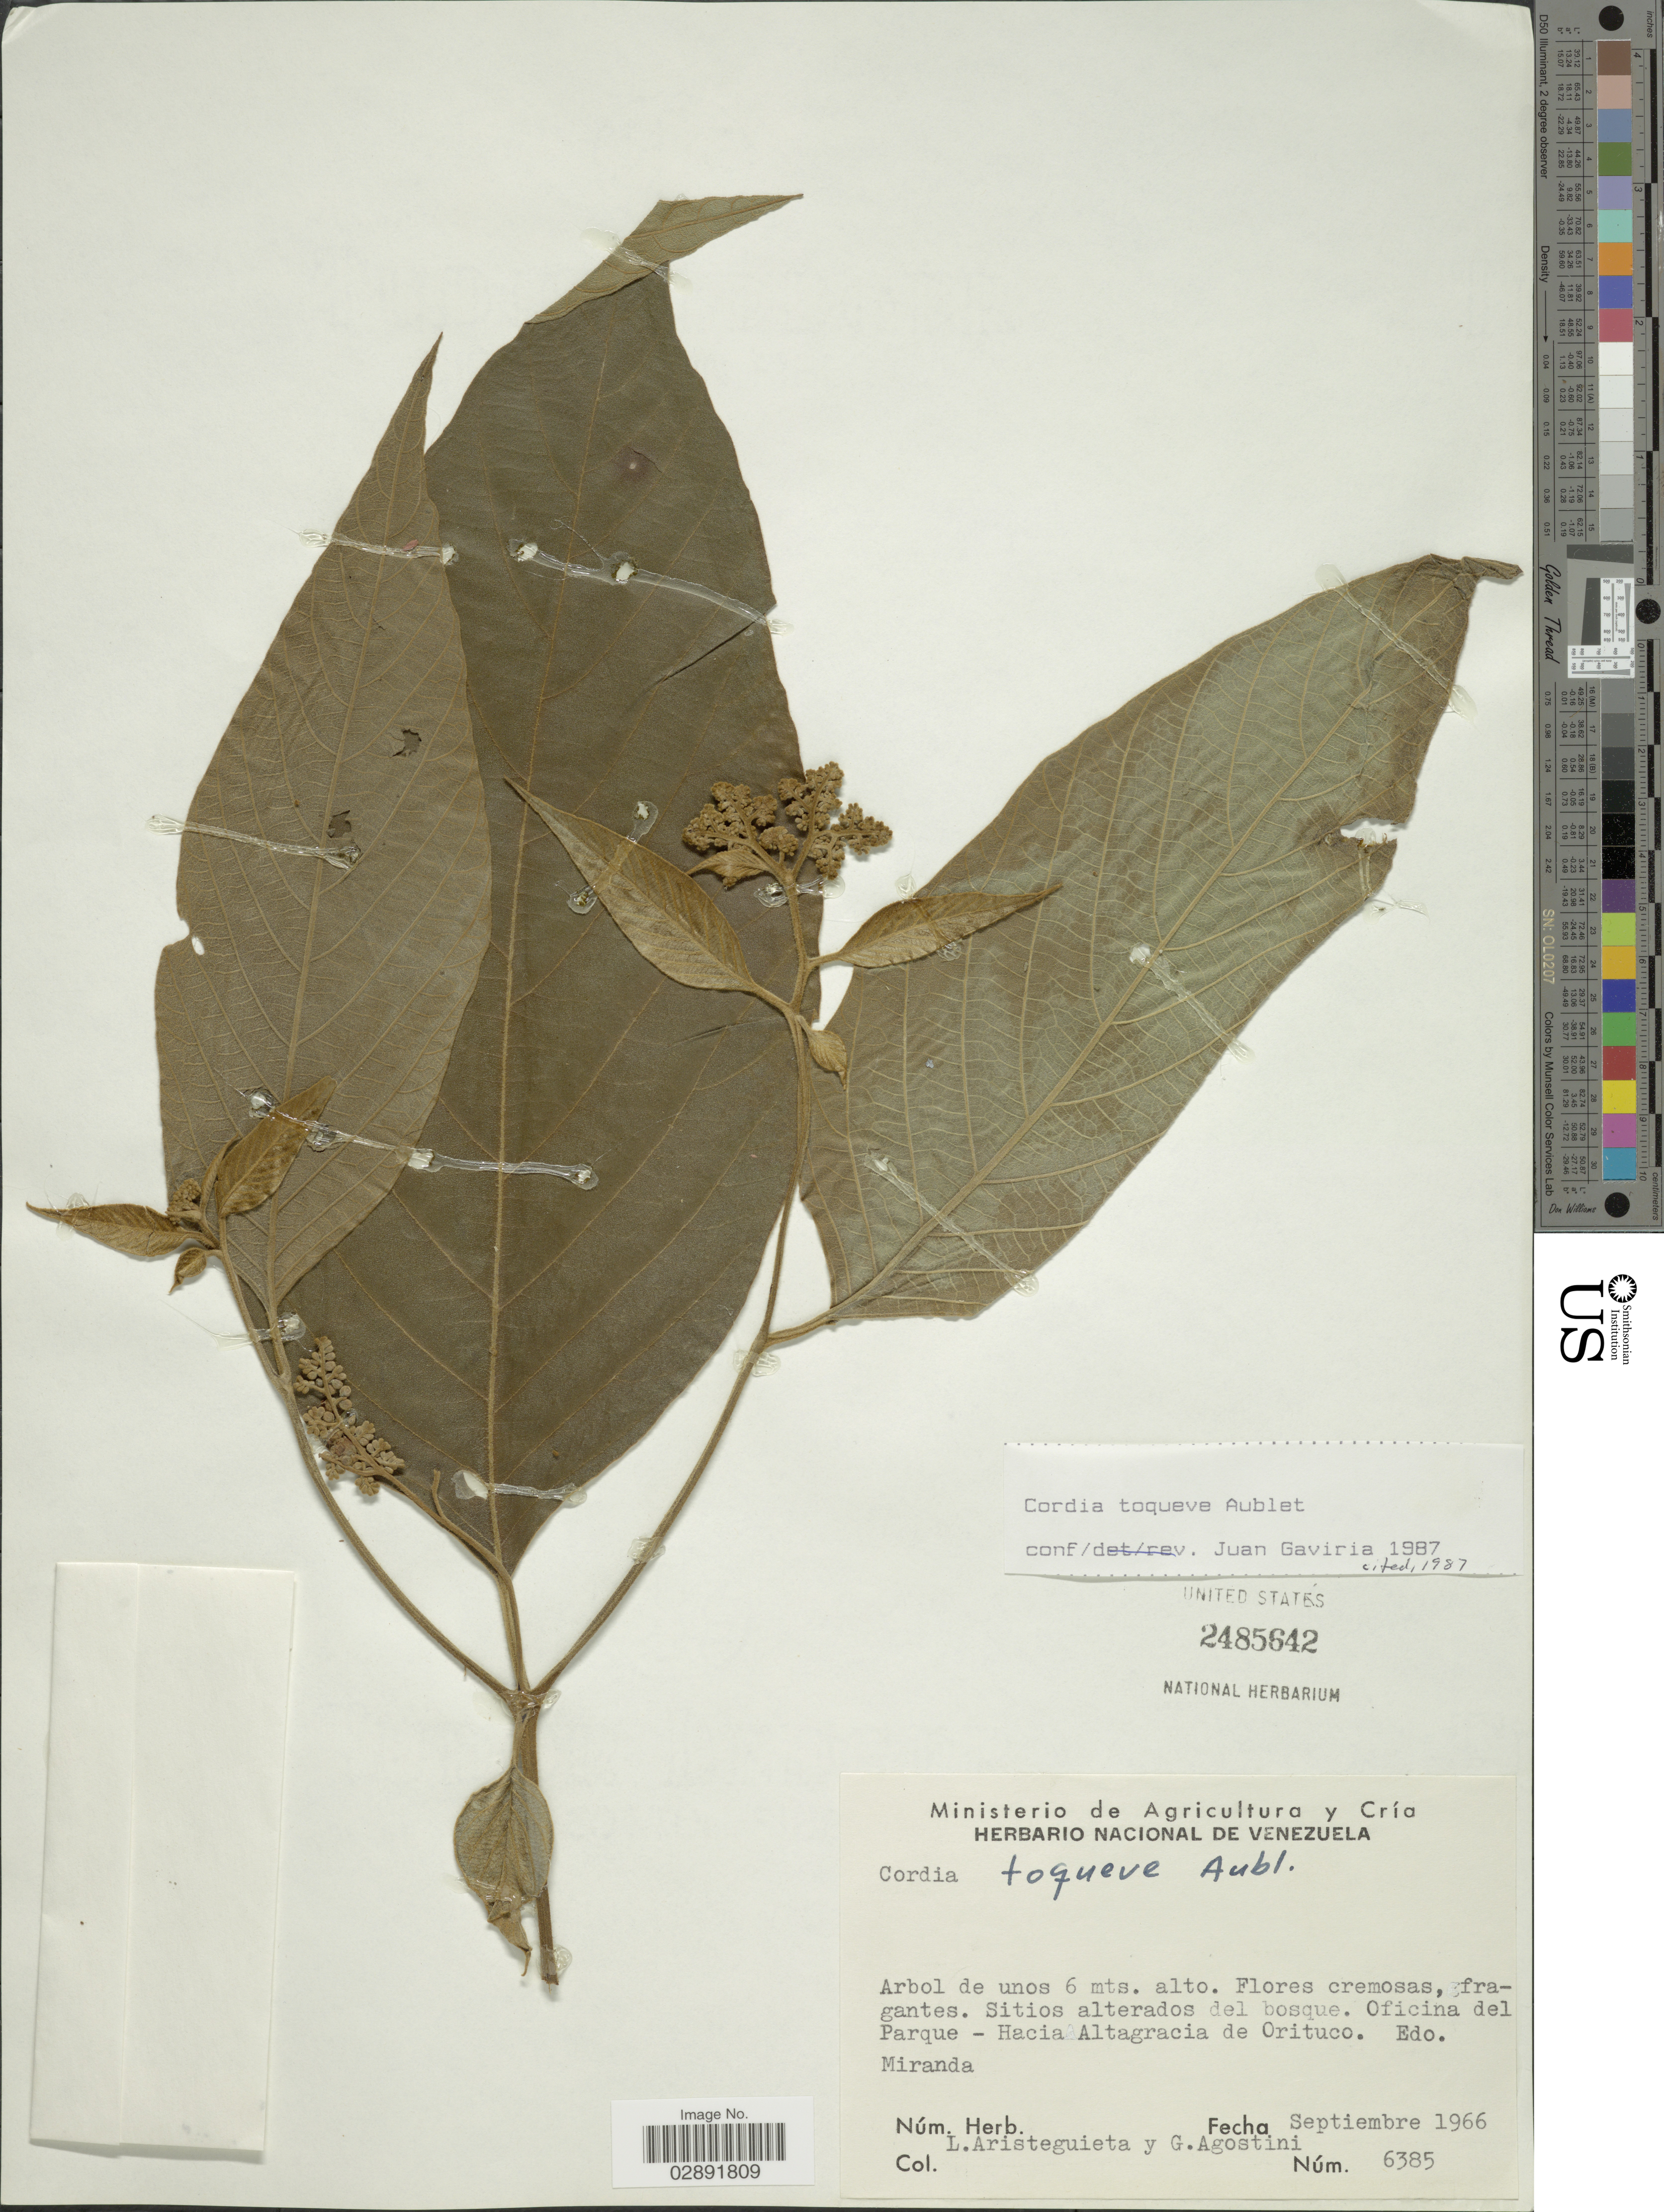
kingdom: Plantae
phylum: Tracheophyta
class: Magnoliopsida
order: Boraginales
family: Cordiaceae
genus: Cordia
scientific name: Cordia toqueve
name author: Aubl.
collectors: L. Aristeguieta & G. Agostini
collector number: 6385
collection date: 1966-09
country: Venezuela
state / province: Miranda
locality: Oficina del Parque - Hacia Altagracia de Orituco.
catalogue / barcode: US 2485642